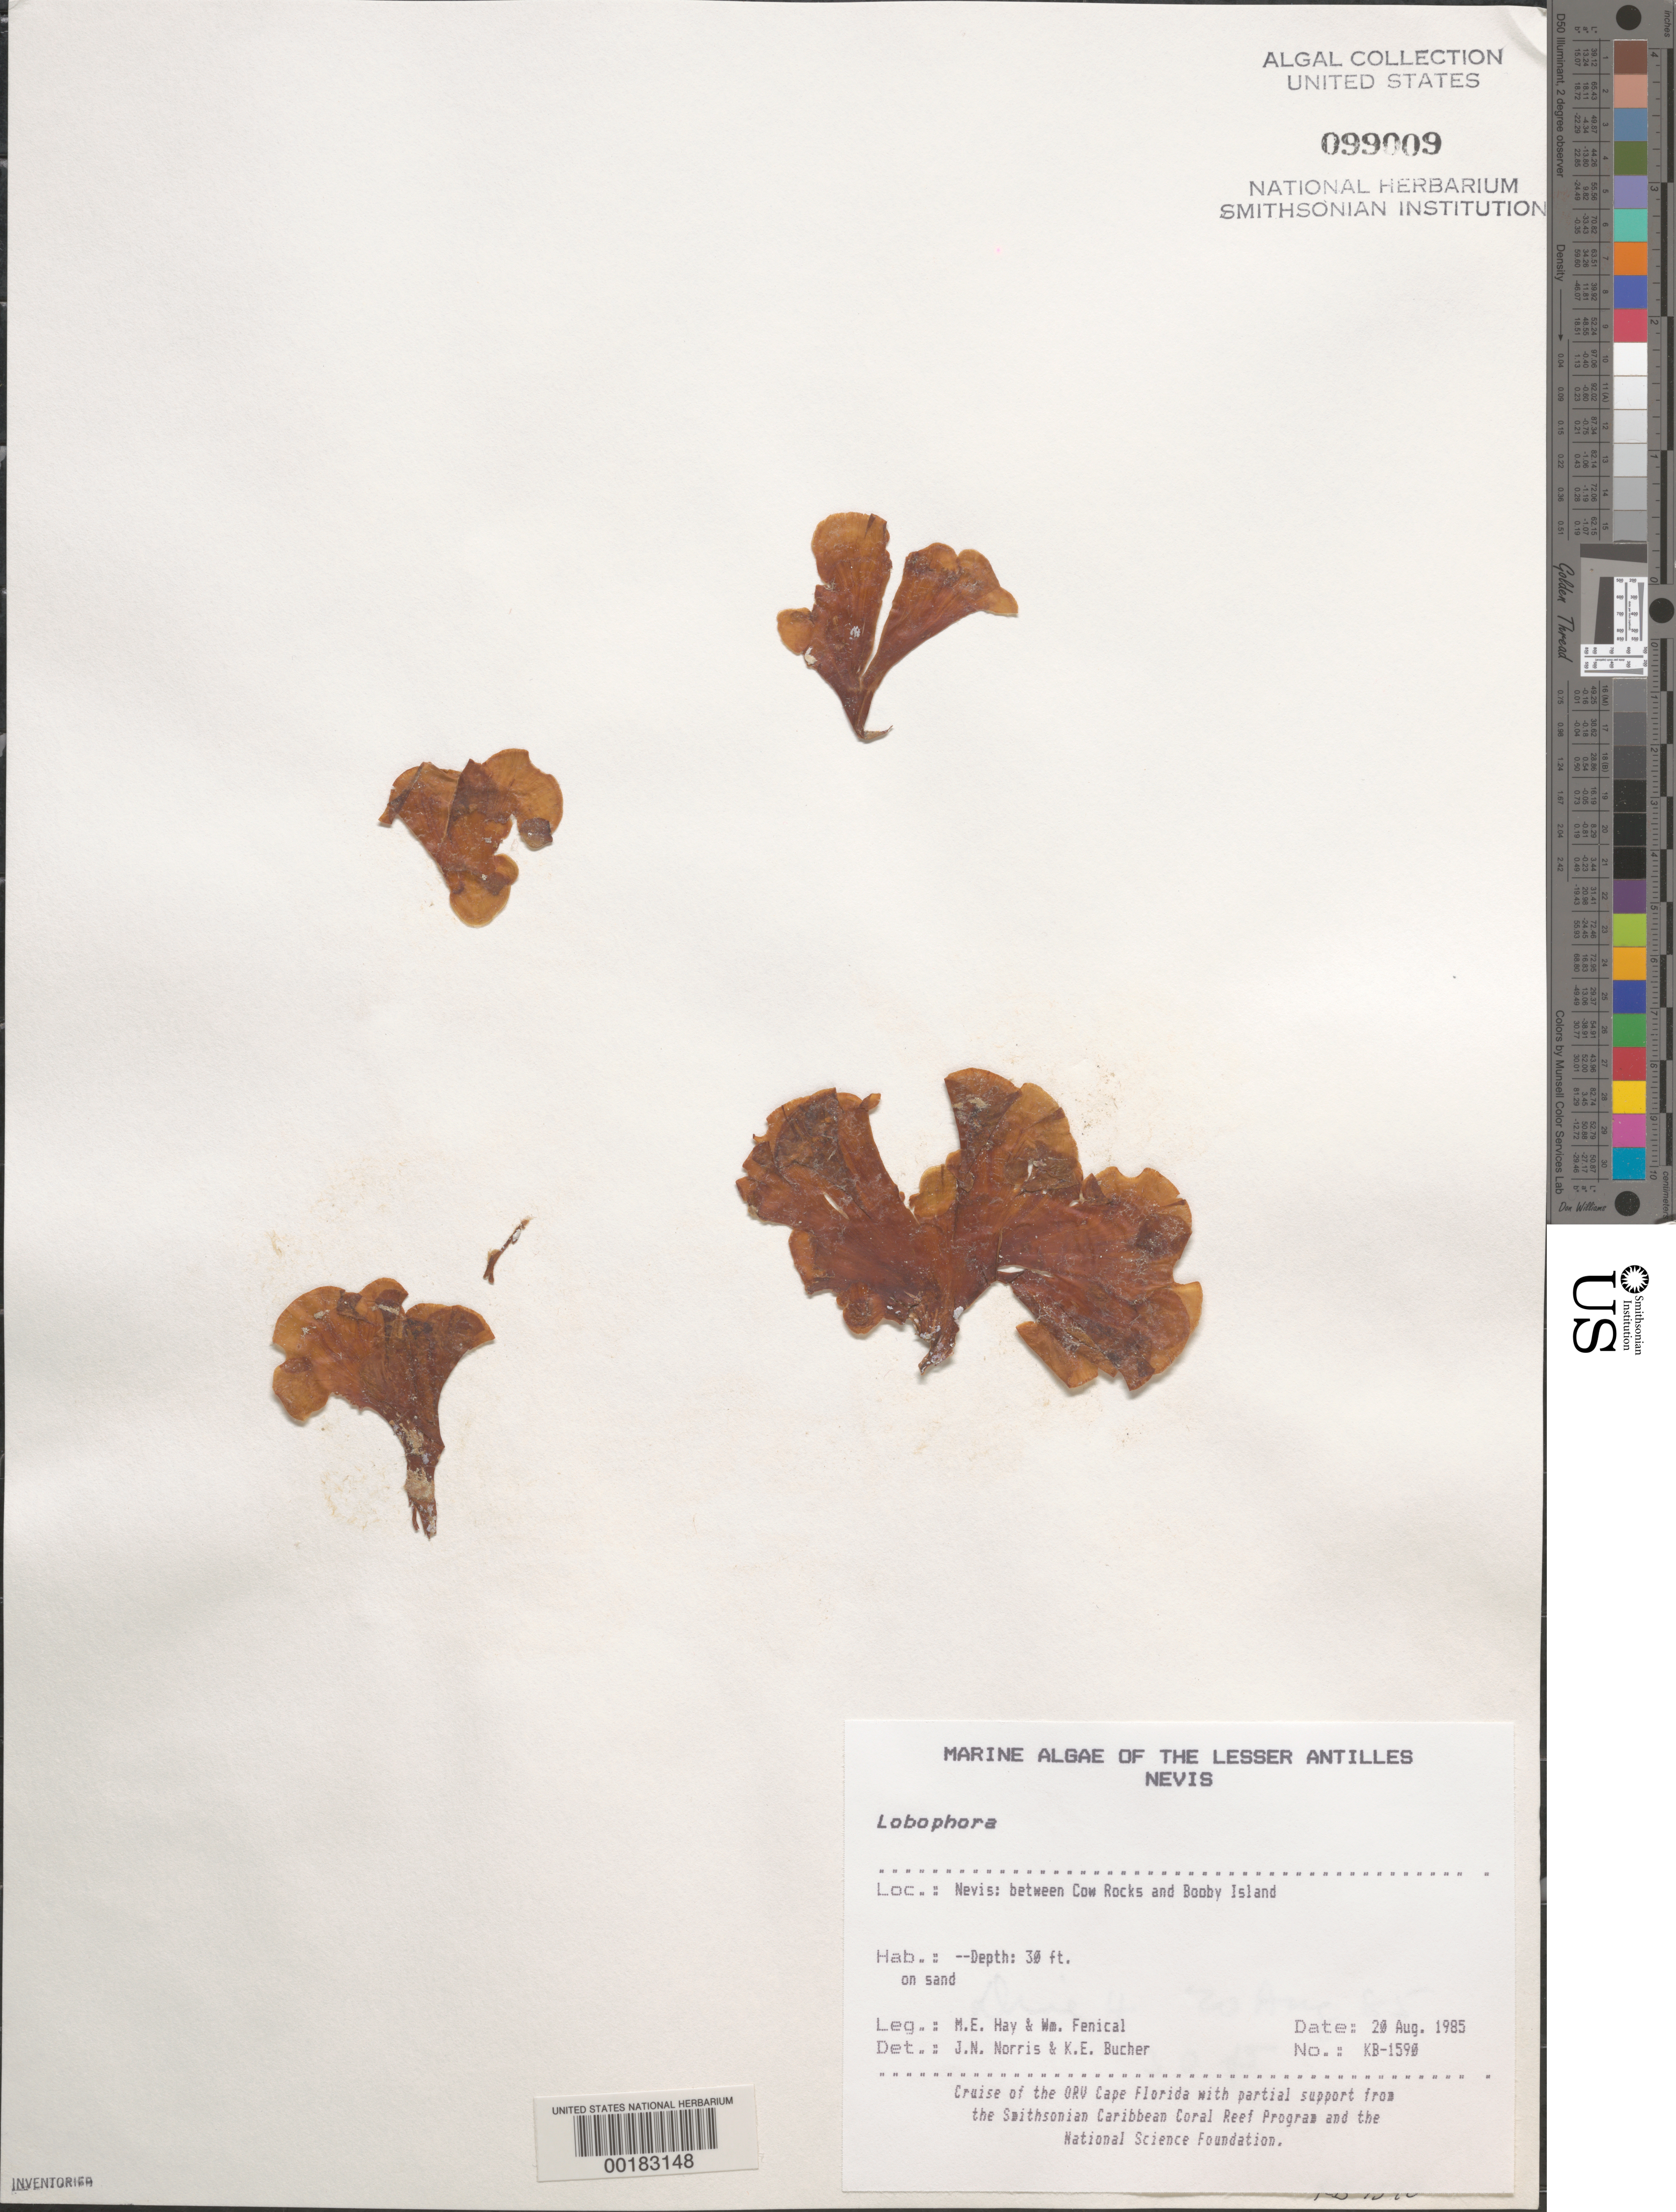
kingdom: Chromista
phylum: Ochrophyta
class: Phaeophyceae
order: Dictyotales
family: Dictyotaceae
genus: Lobophora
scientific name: Lobophora sp.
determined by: Norris, J. N.; Bucher, K. E.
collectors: M. E. Hay & W. Fenical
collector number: KB-1590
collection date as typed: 20 Aug 1985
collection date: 1985-08-20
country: St. Christopher-Nevis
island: Nevis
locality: Between Cow Rocks and Booby Island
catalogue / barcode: US 99009